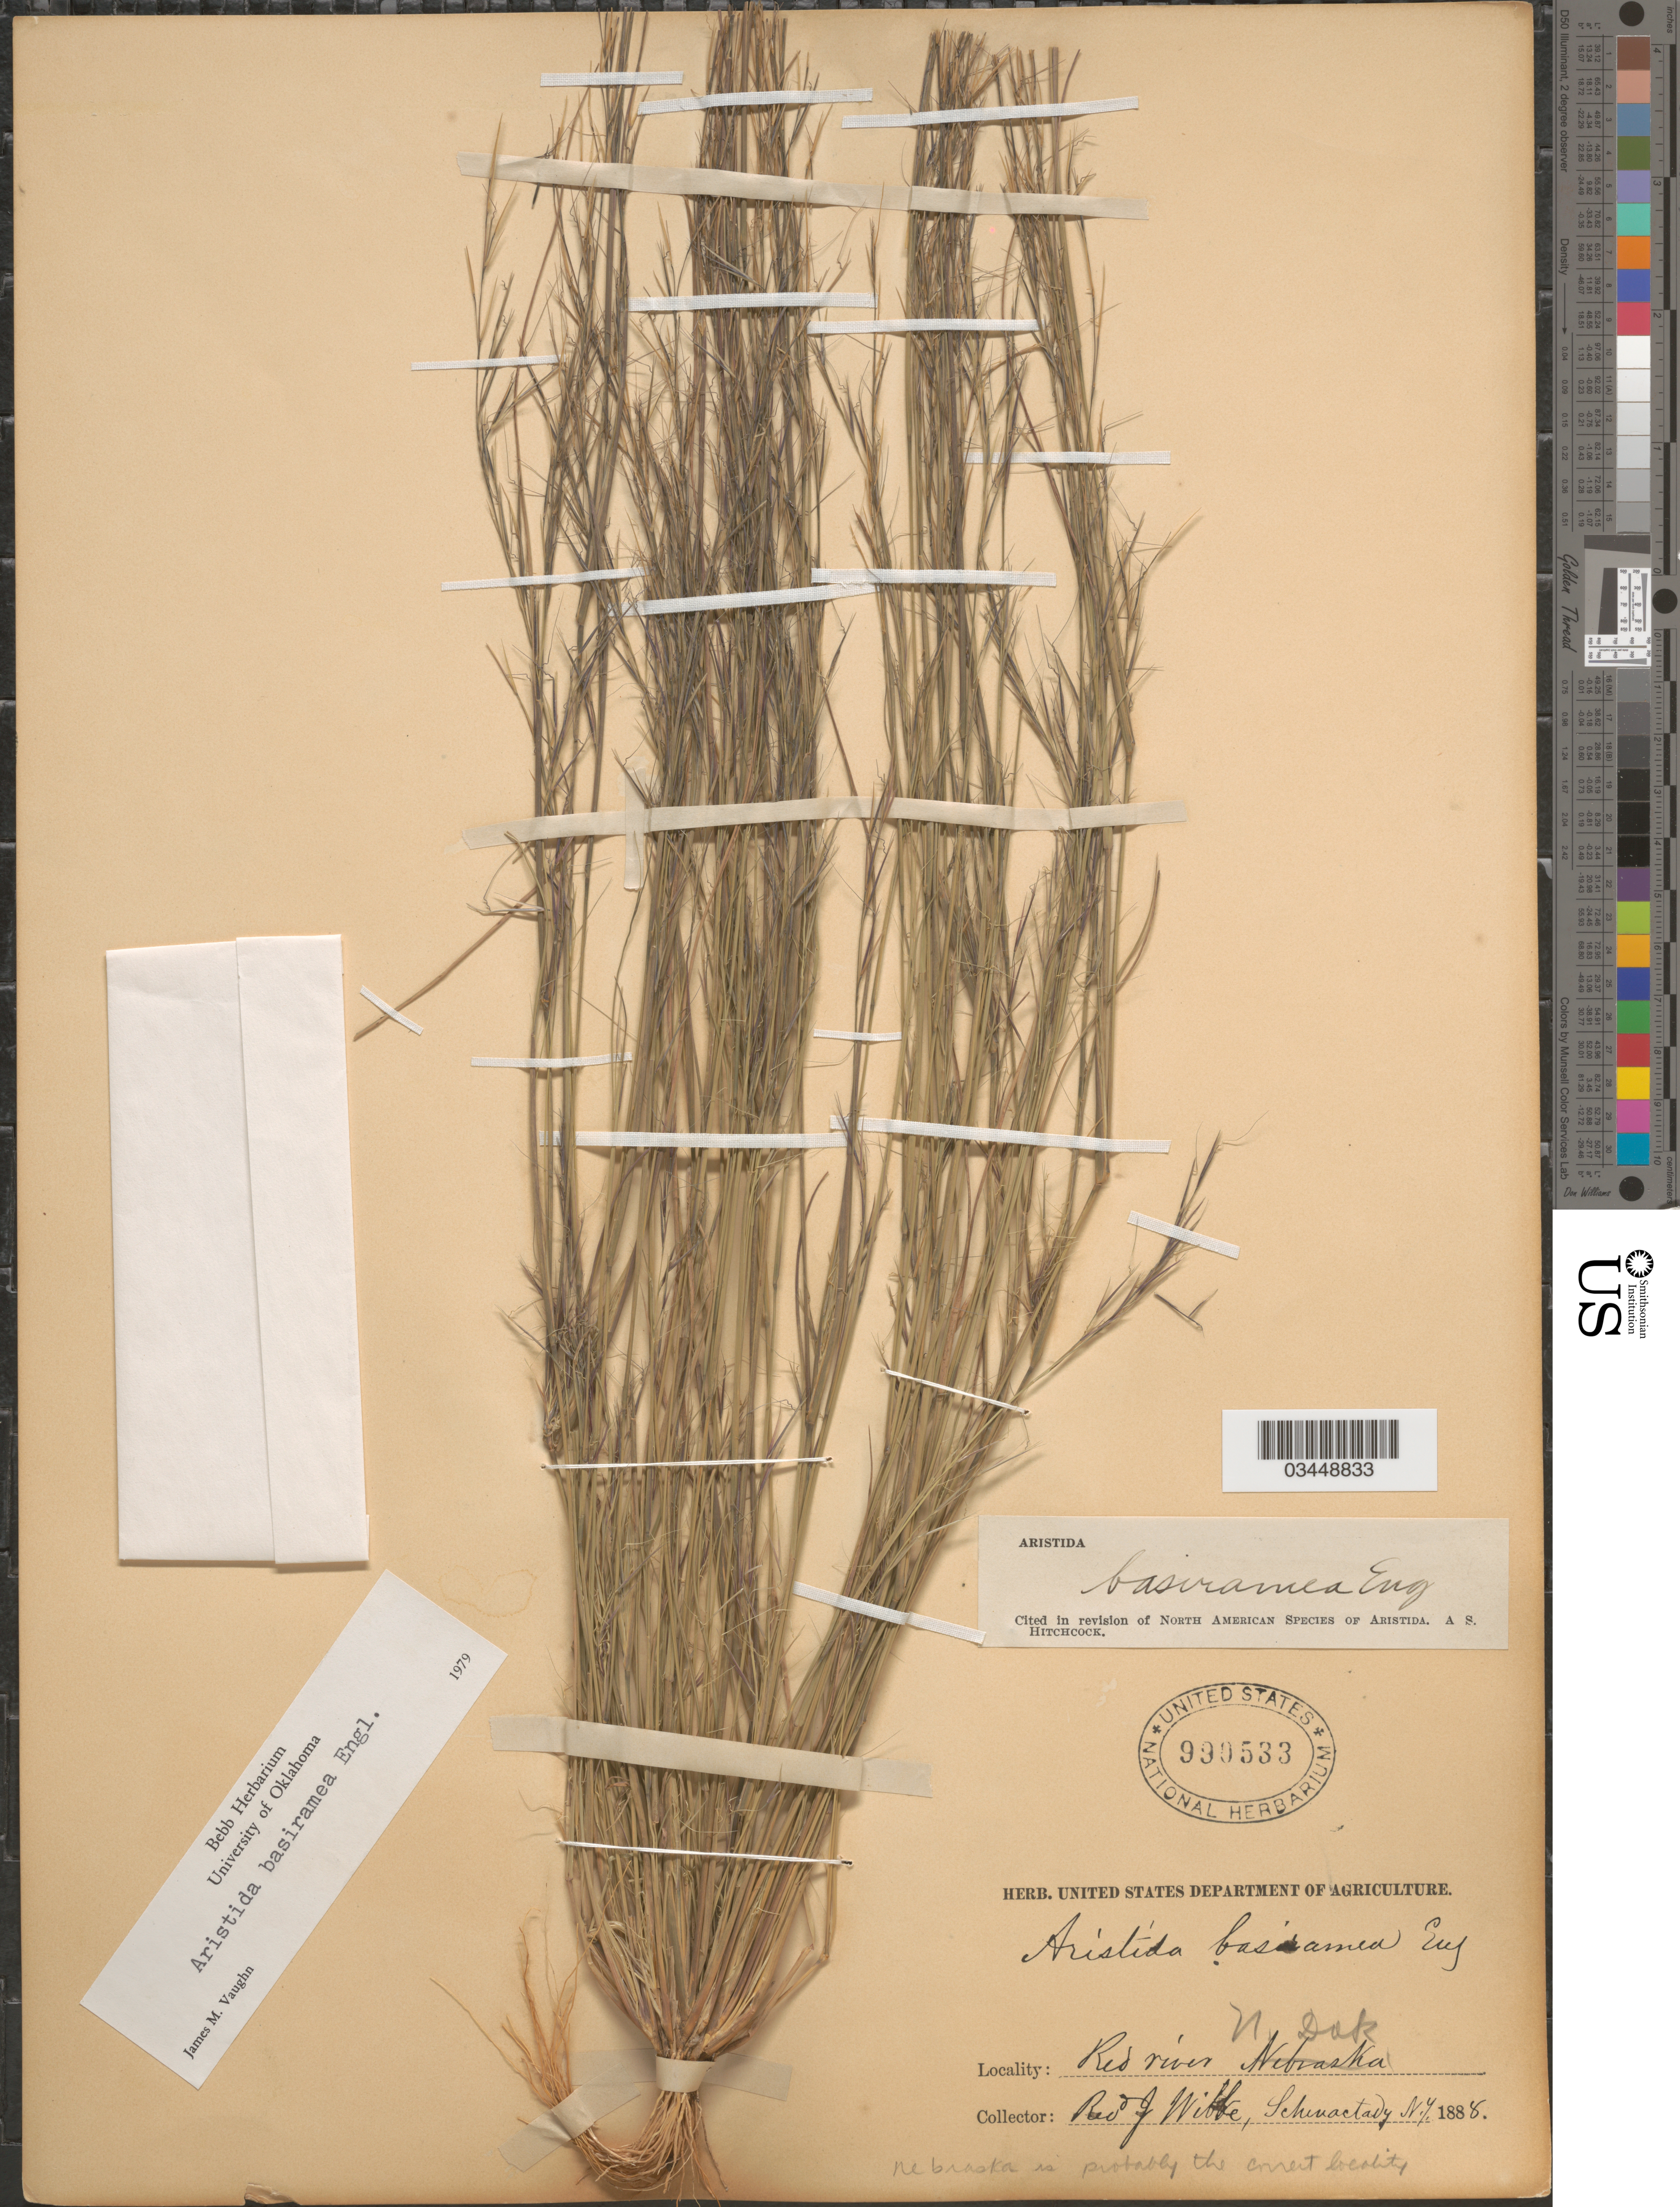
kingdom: Plantae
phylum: Tracheophyta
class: Liliopsida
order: Poales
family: Poaceae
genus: Aristida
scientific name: Aristida basiramea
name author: Engelm. ex Vasey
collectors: J. Wibbe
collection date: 1888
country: United States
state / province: North Dakota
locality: Red river.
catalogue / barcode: US 990533